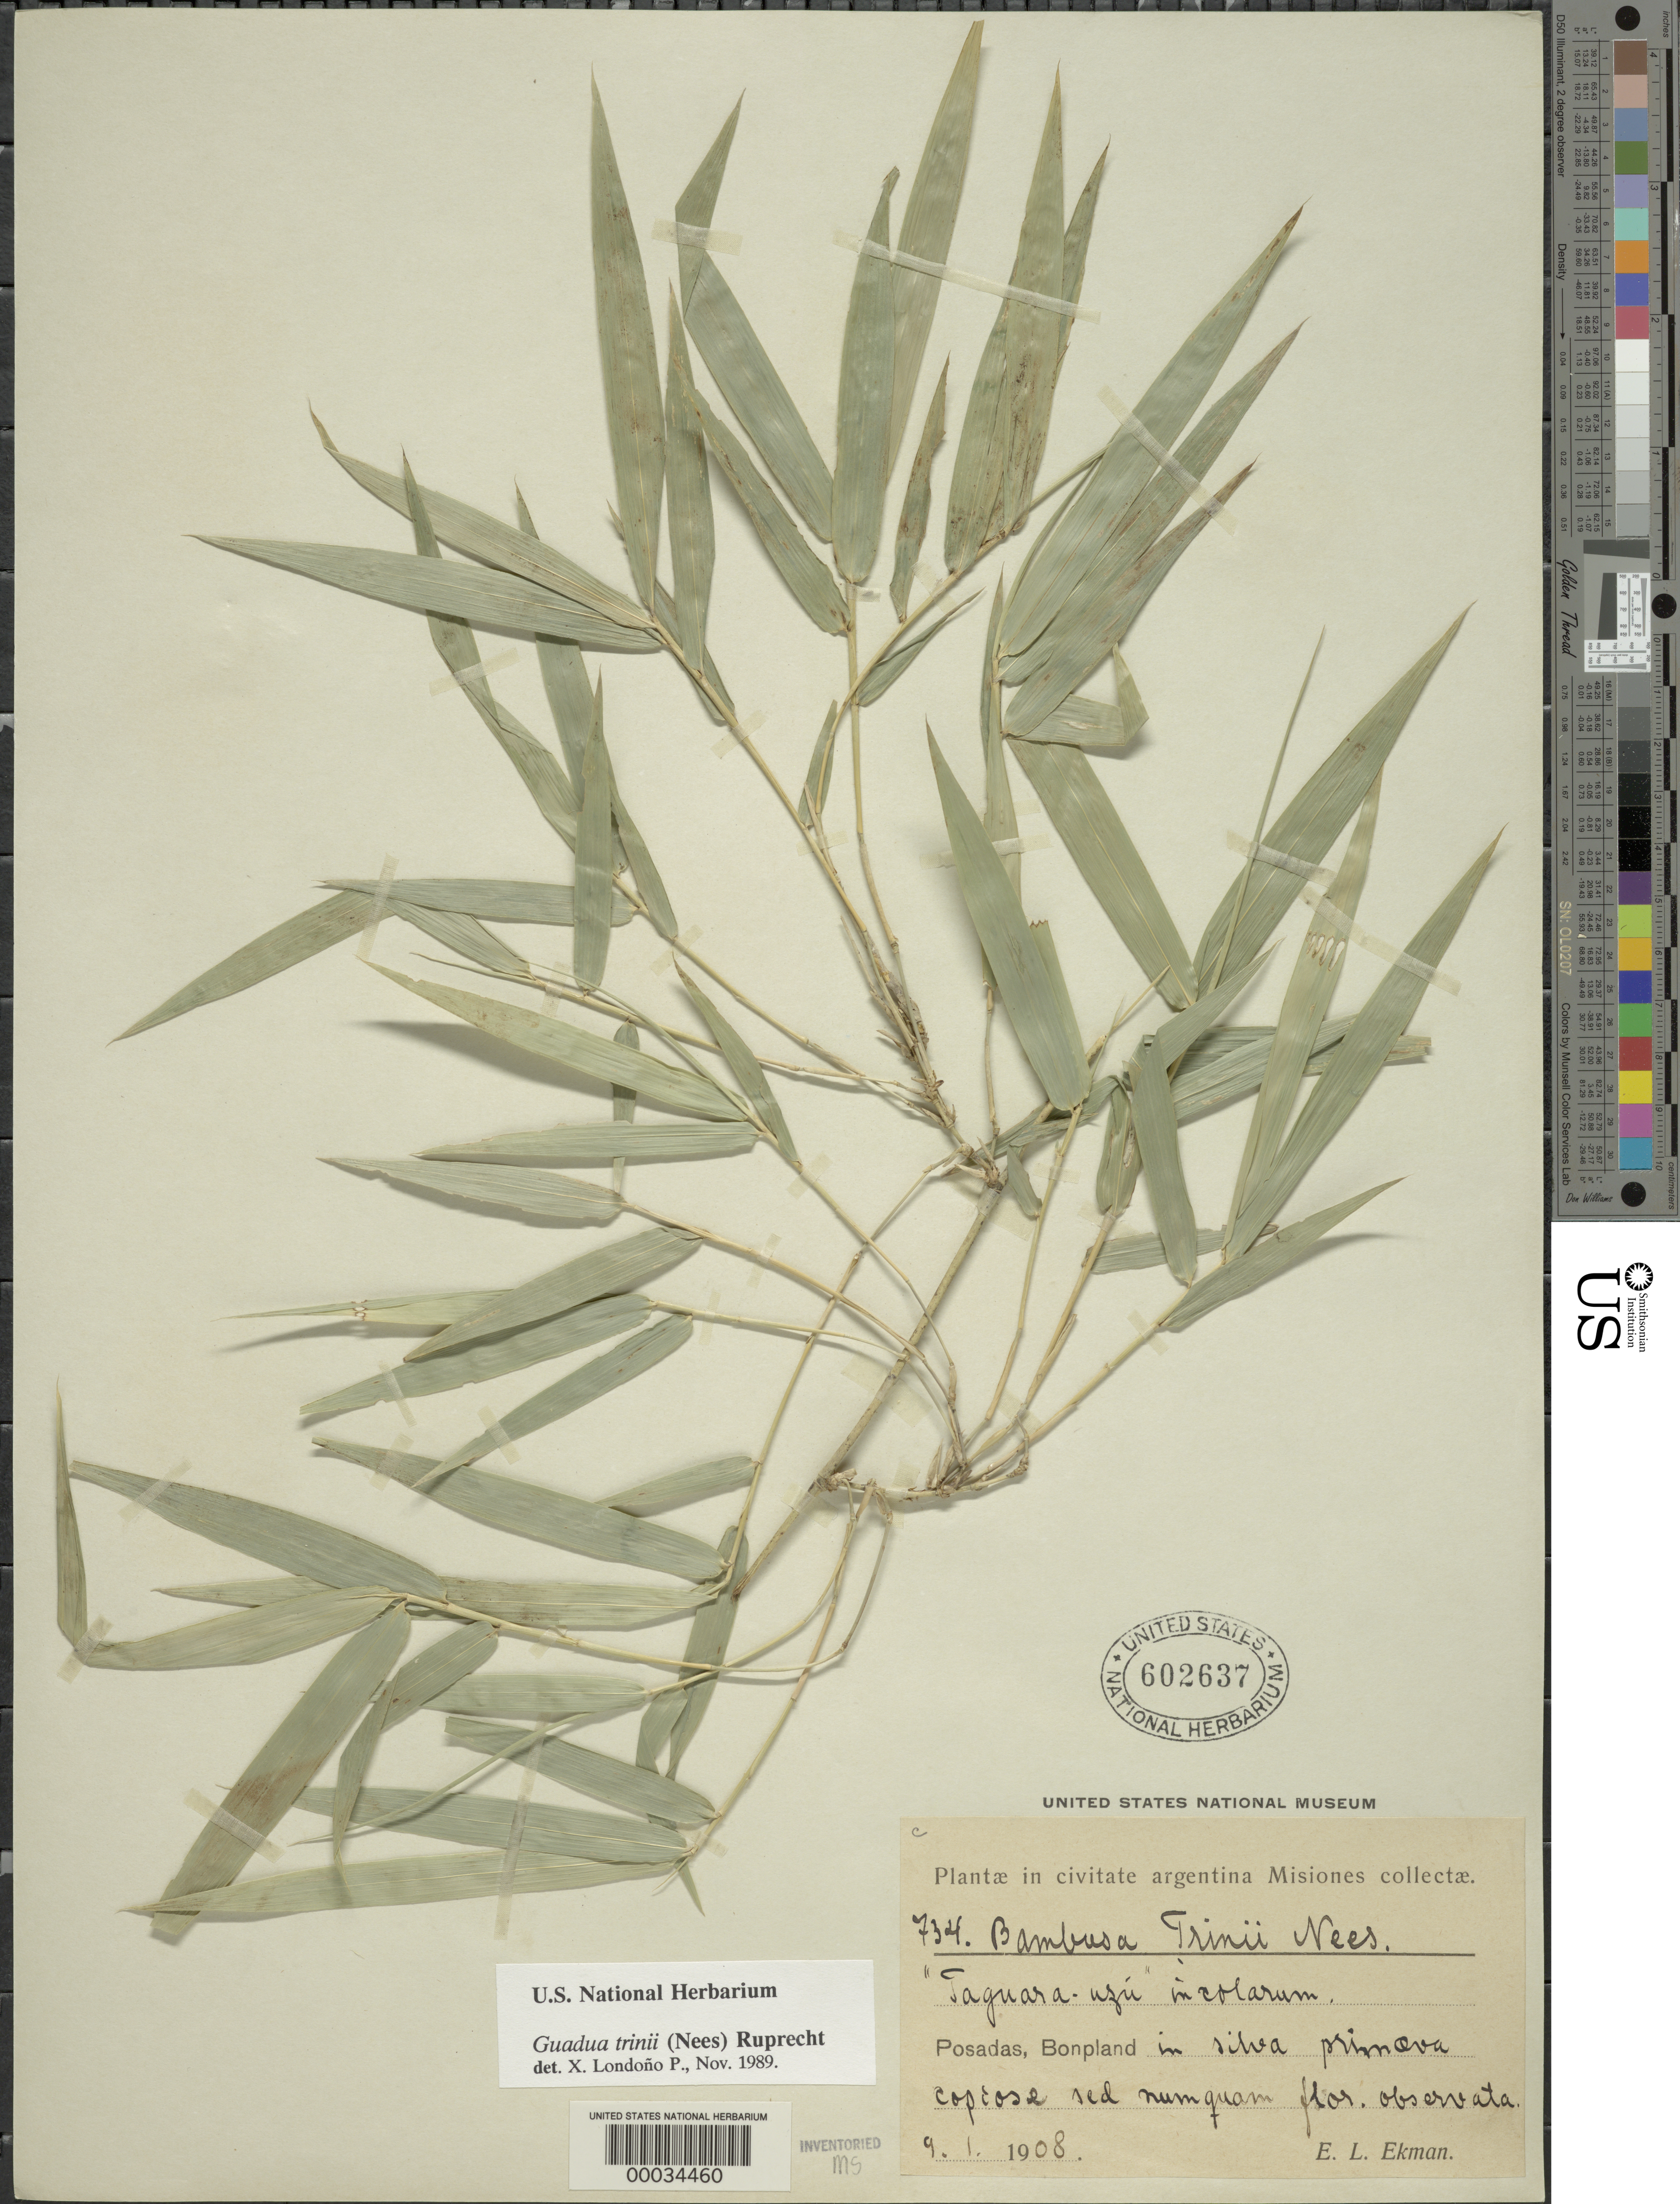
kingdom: Plantae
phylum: Tracheophyta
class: Liliopsida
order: Poales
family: Poaceae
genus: Guadua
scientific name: Guadua trinii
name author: (Nees) Nees ex Rupr.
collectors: E. L. Ekman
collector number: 734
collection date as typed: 09 Jan 1908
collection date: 1908-01-09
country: Argentina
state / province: Misiones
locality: Posadas, bonpland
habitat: Primary forest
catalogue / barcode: US 602637